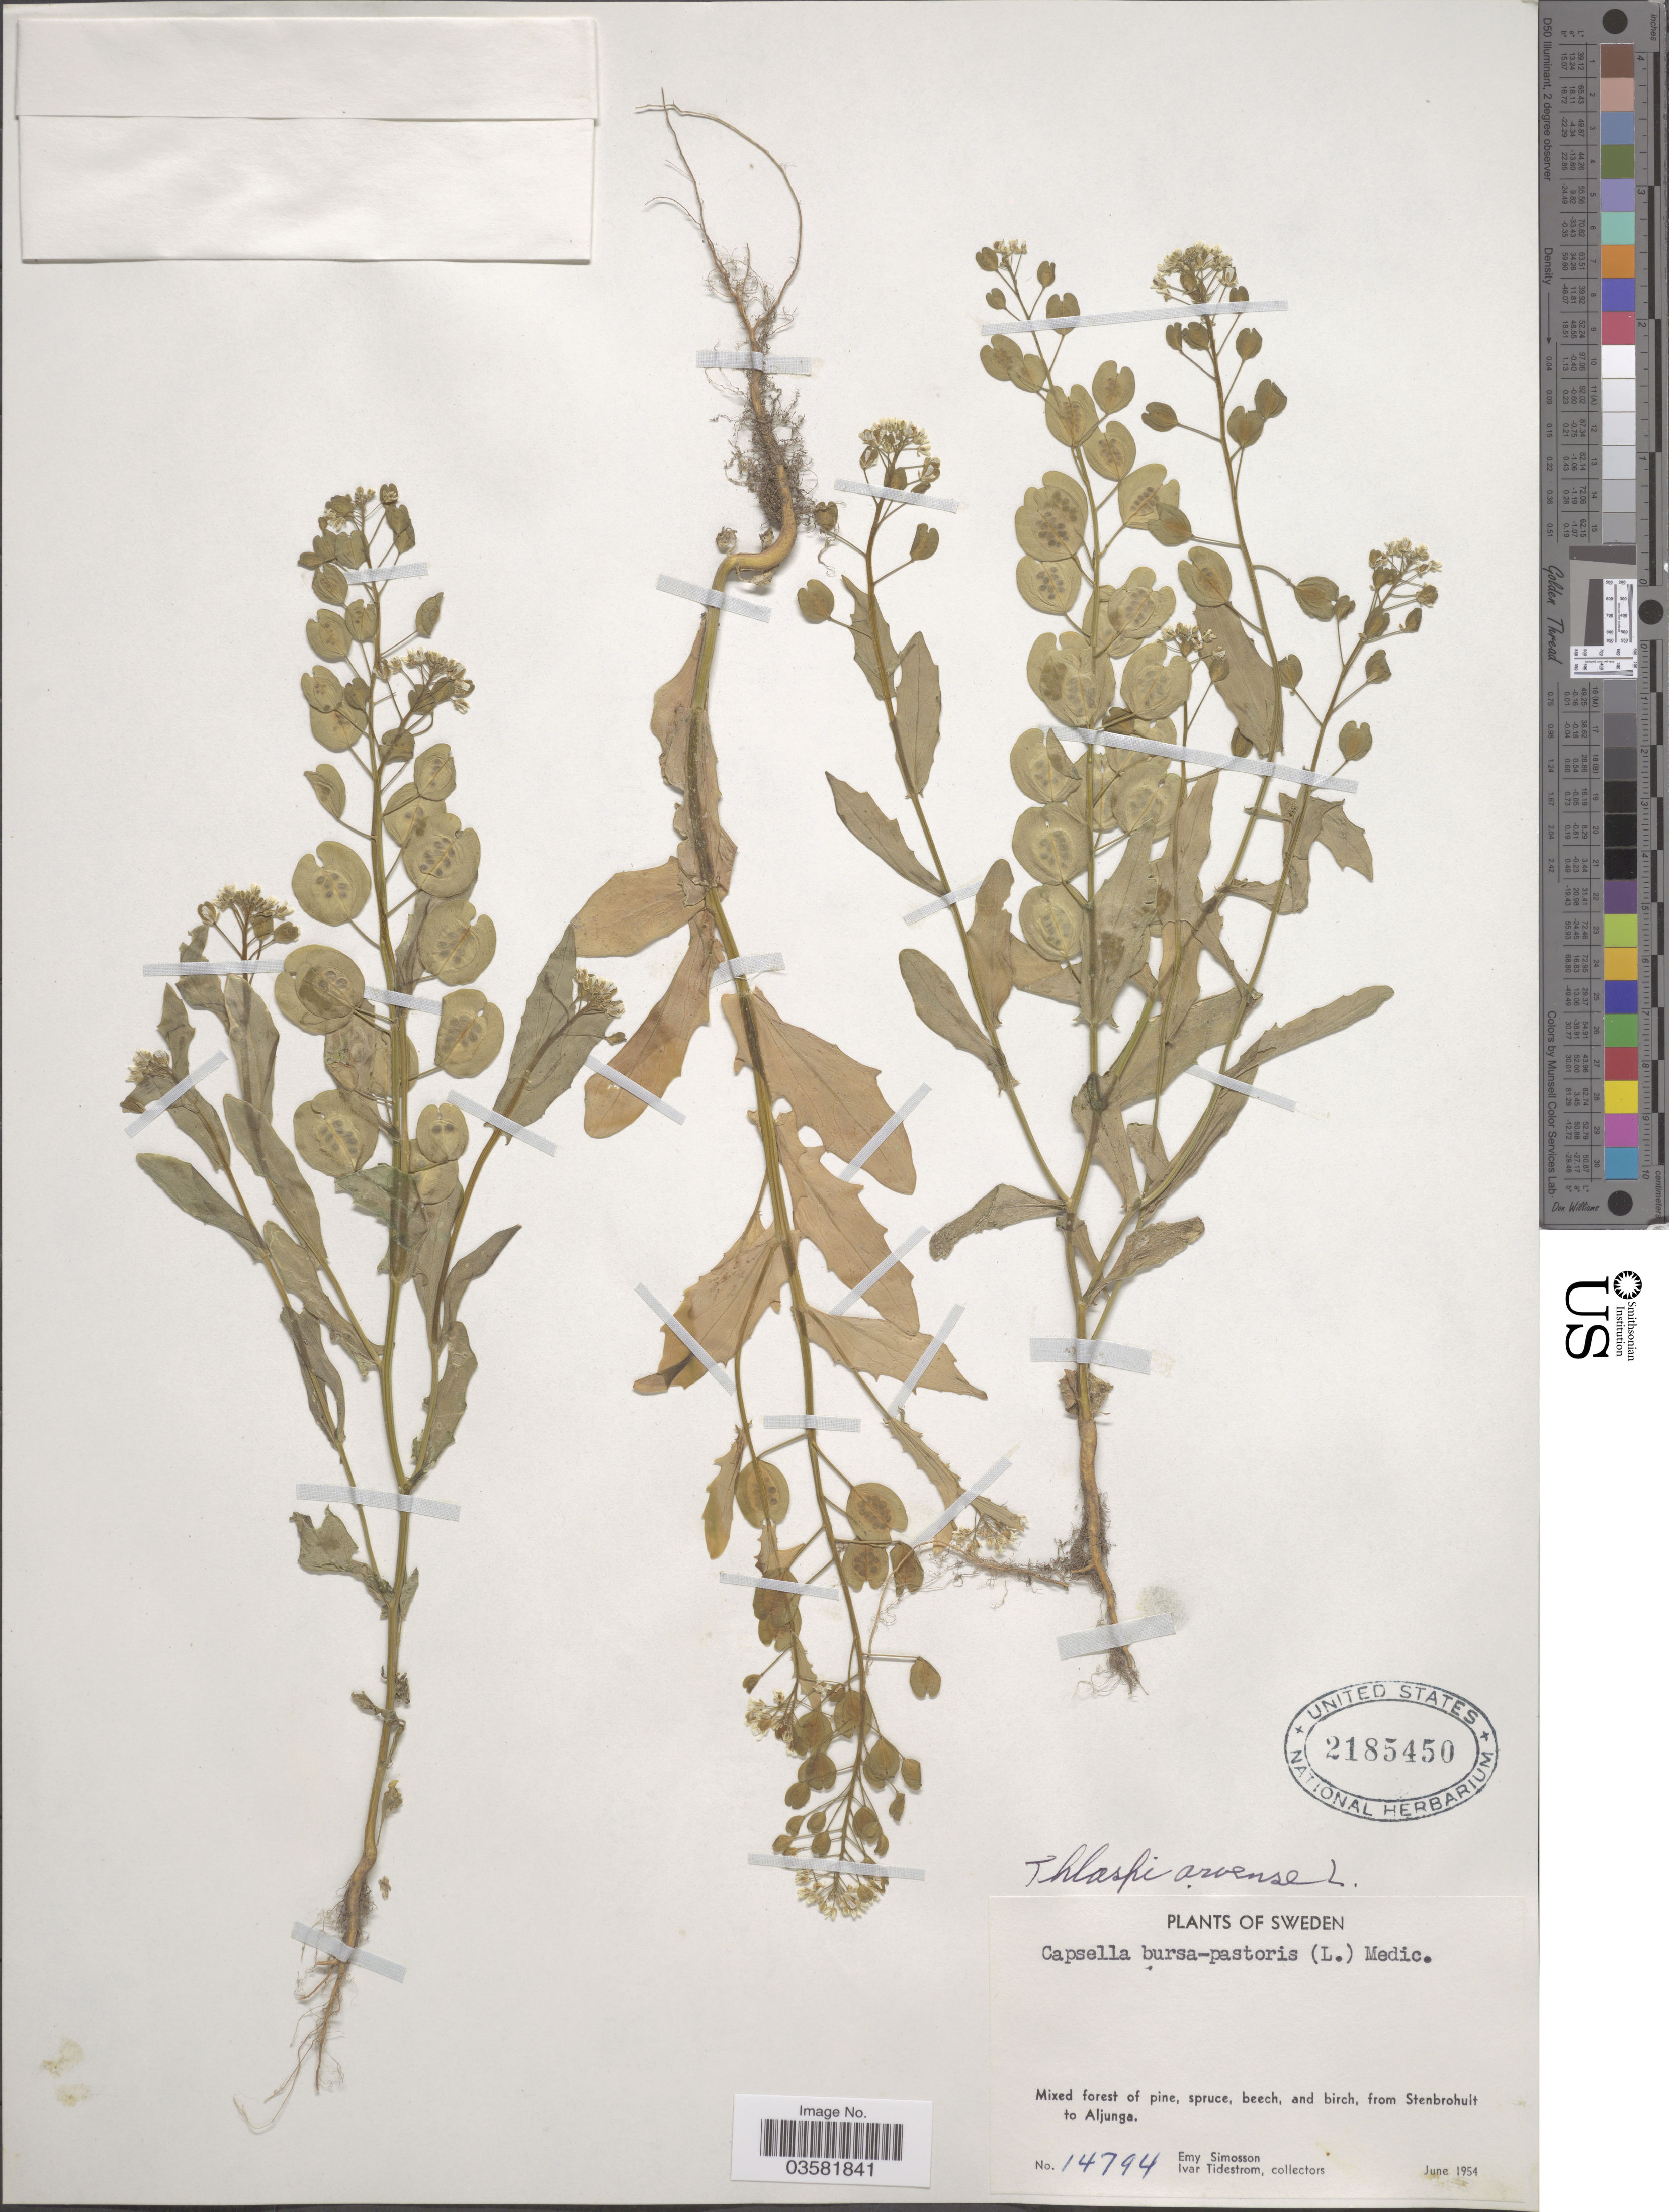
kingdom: Plantae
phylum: Tracheophyta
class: Magnoliopsida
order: Brassicales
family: Brassicaceae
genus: Thlaspi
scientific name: Thlaspi arvense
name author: L.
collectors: E. Simosson & I. F. Tidestrom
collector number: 14794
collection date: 1954-06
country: Sweden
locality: Mixed forest of pine, spruce, beech, and birch, from Stenbrohult to Aljunga.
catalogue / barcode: US 2185450